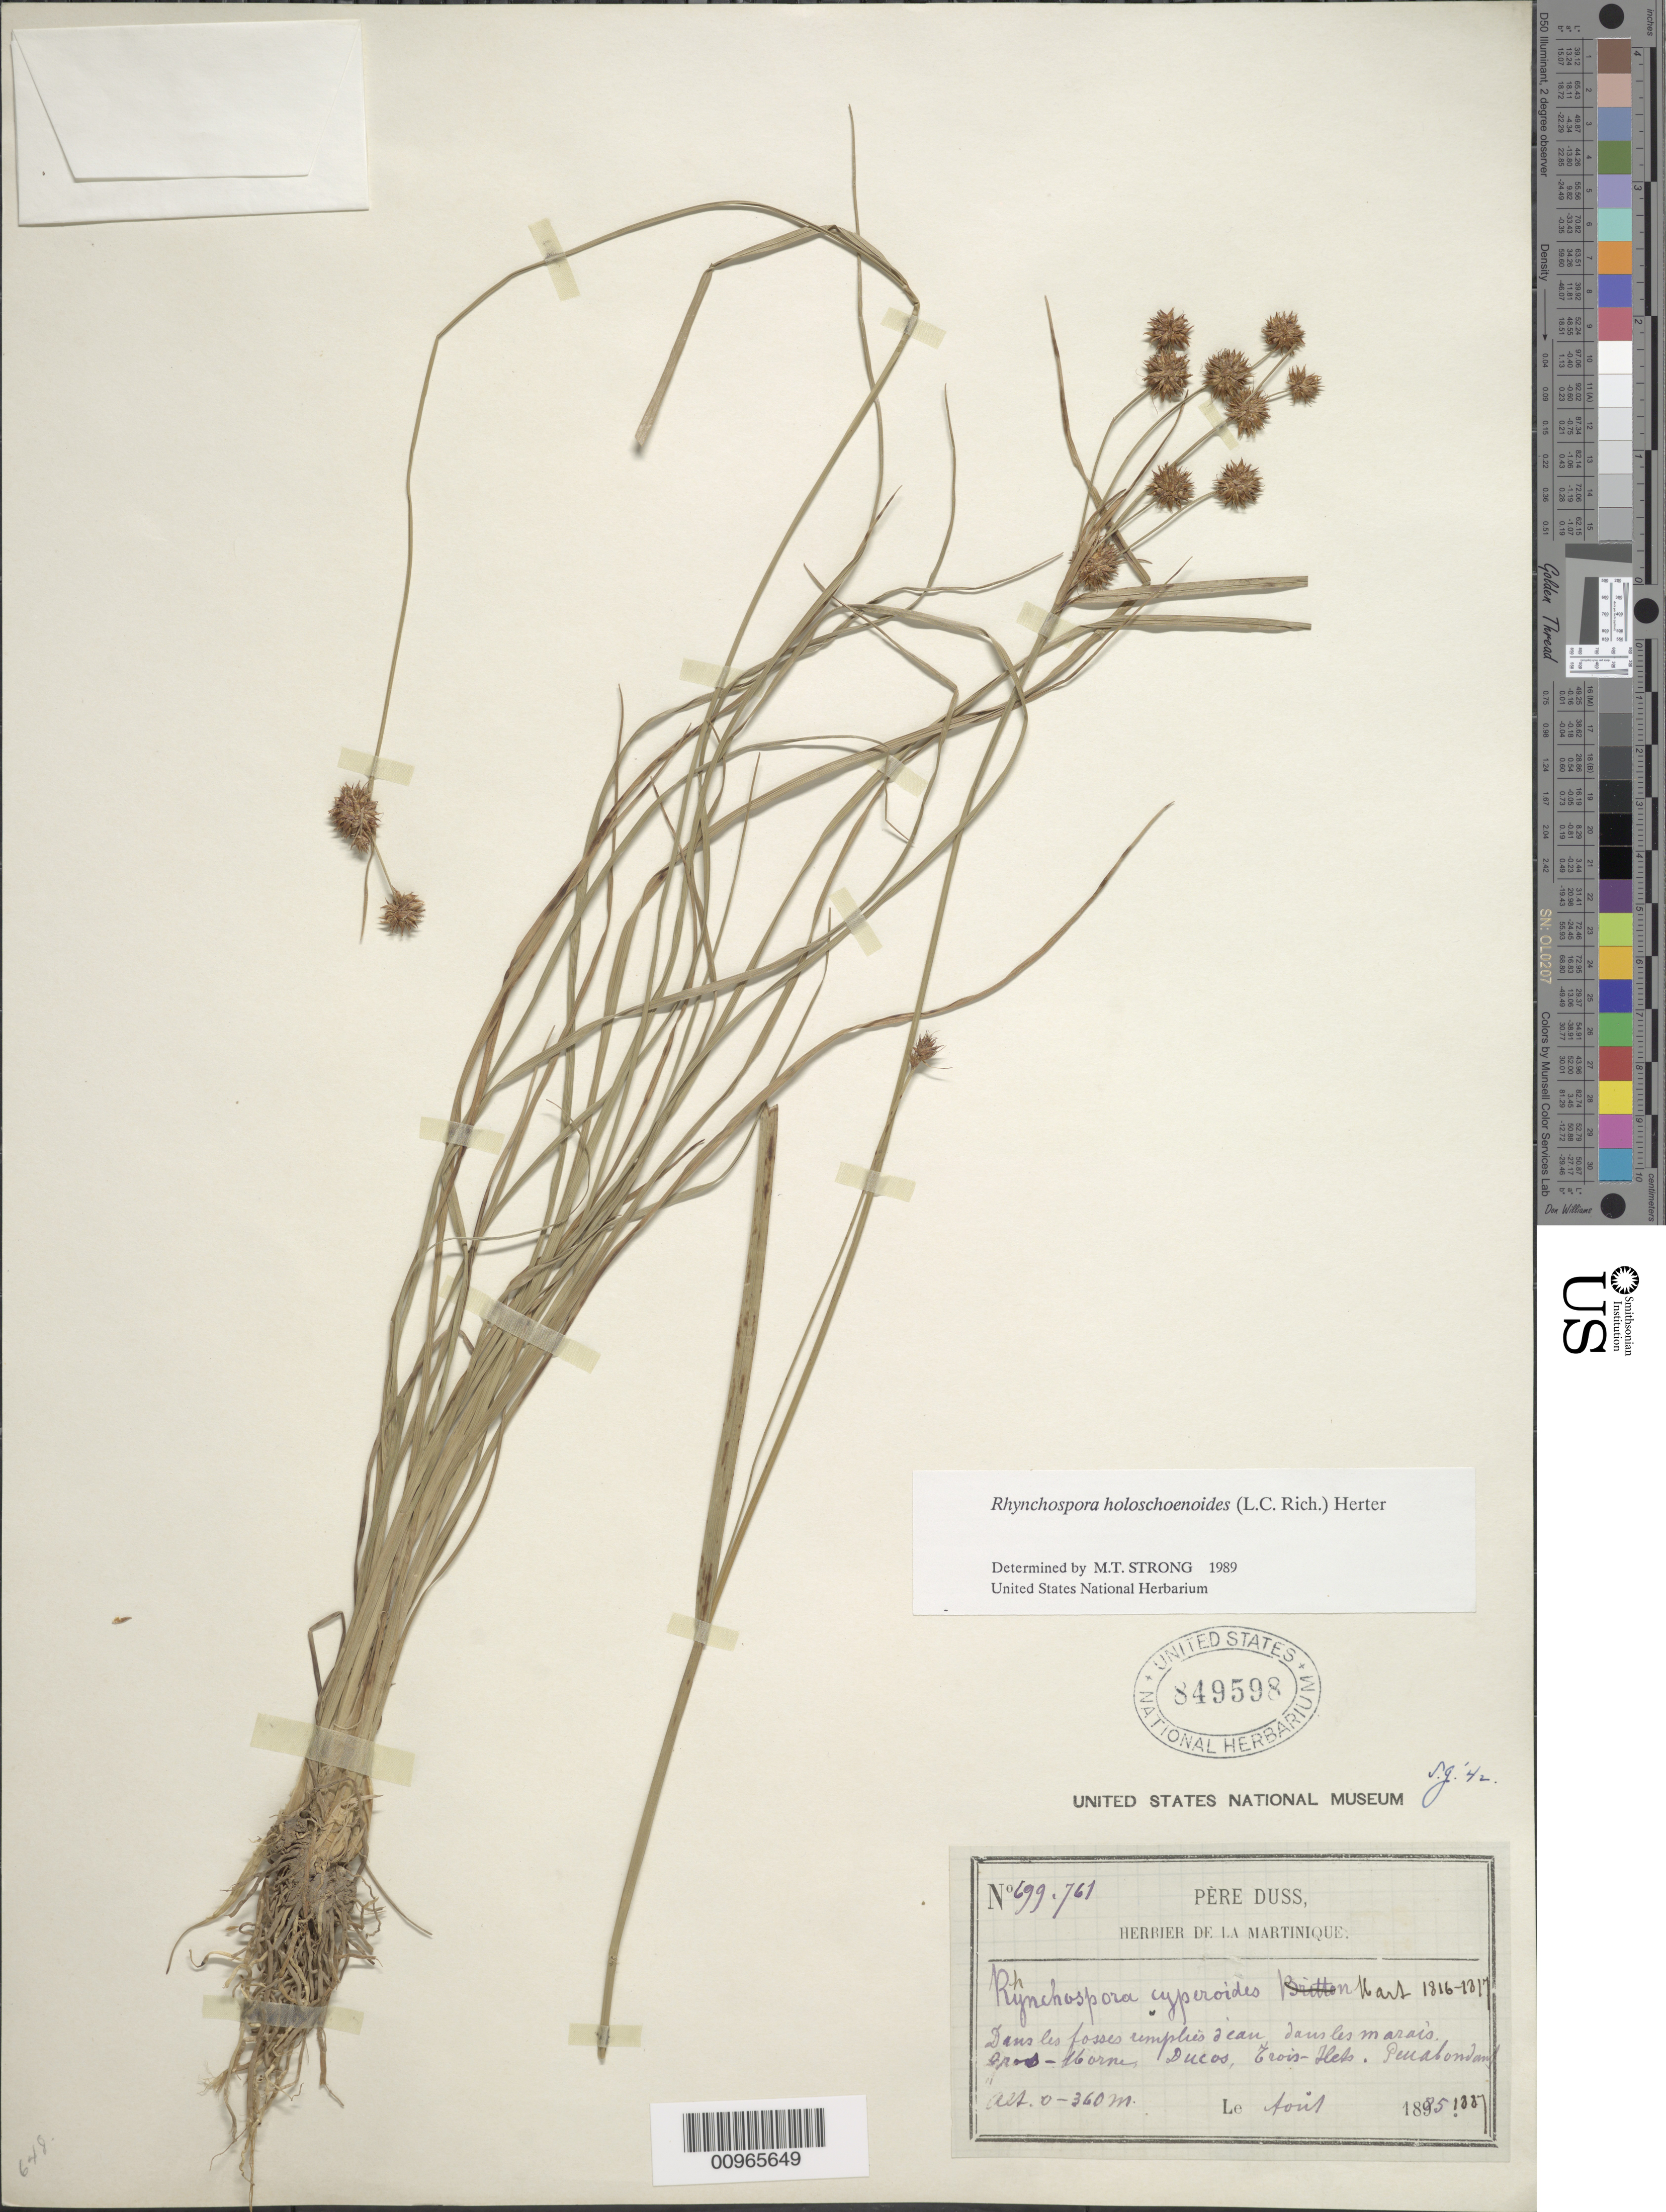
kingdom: Plantae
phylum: Tracheophyta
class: Liliopsida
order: Poales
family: Cyperaceae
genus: Rhynchospora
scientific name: Rhynchospora holoschoenoides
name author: (Rich.) Herter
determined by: Strong, M. T., (US), Smithsonian Institution - National Museum of Natural History (UNITED STATES)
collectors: Père Duss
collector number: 699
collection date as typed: Aug 1885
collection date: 1885-08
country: Martinique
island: Martinique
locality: Gros Morne, Ducos, Trois Ilets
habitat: Dans fosses complies d'eau dans les marais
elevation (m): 0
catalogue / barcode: US 849598